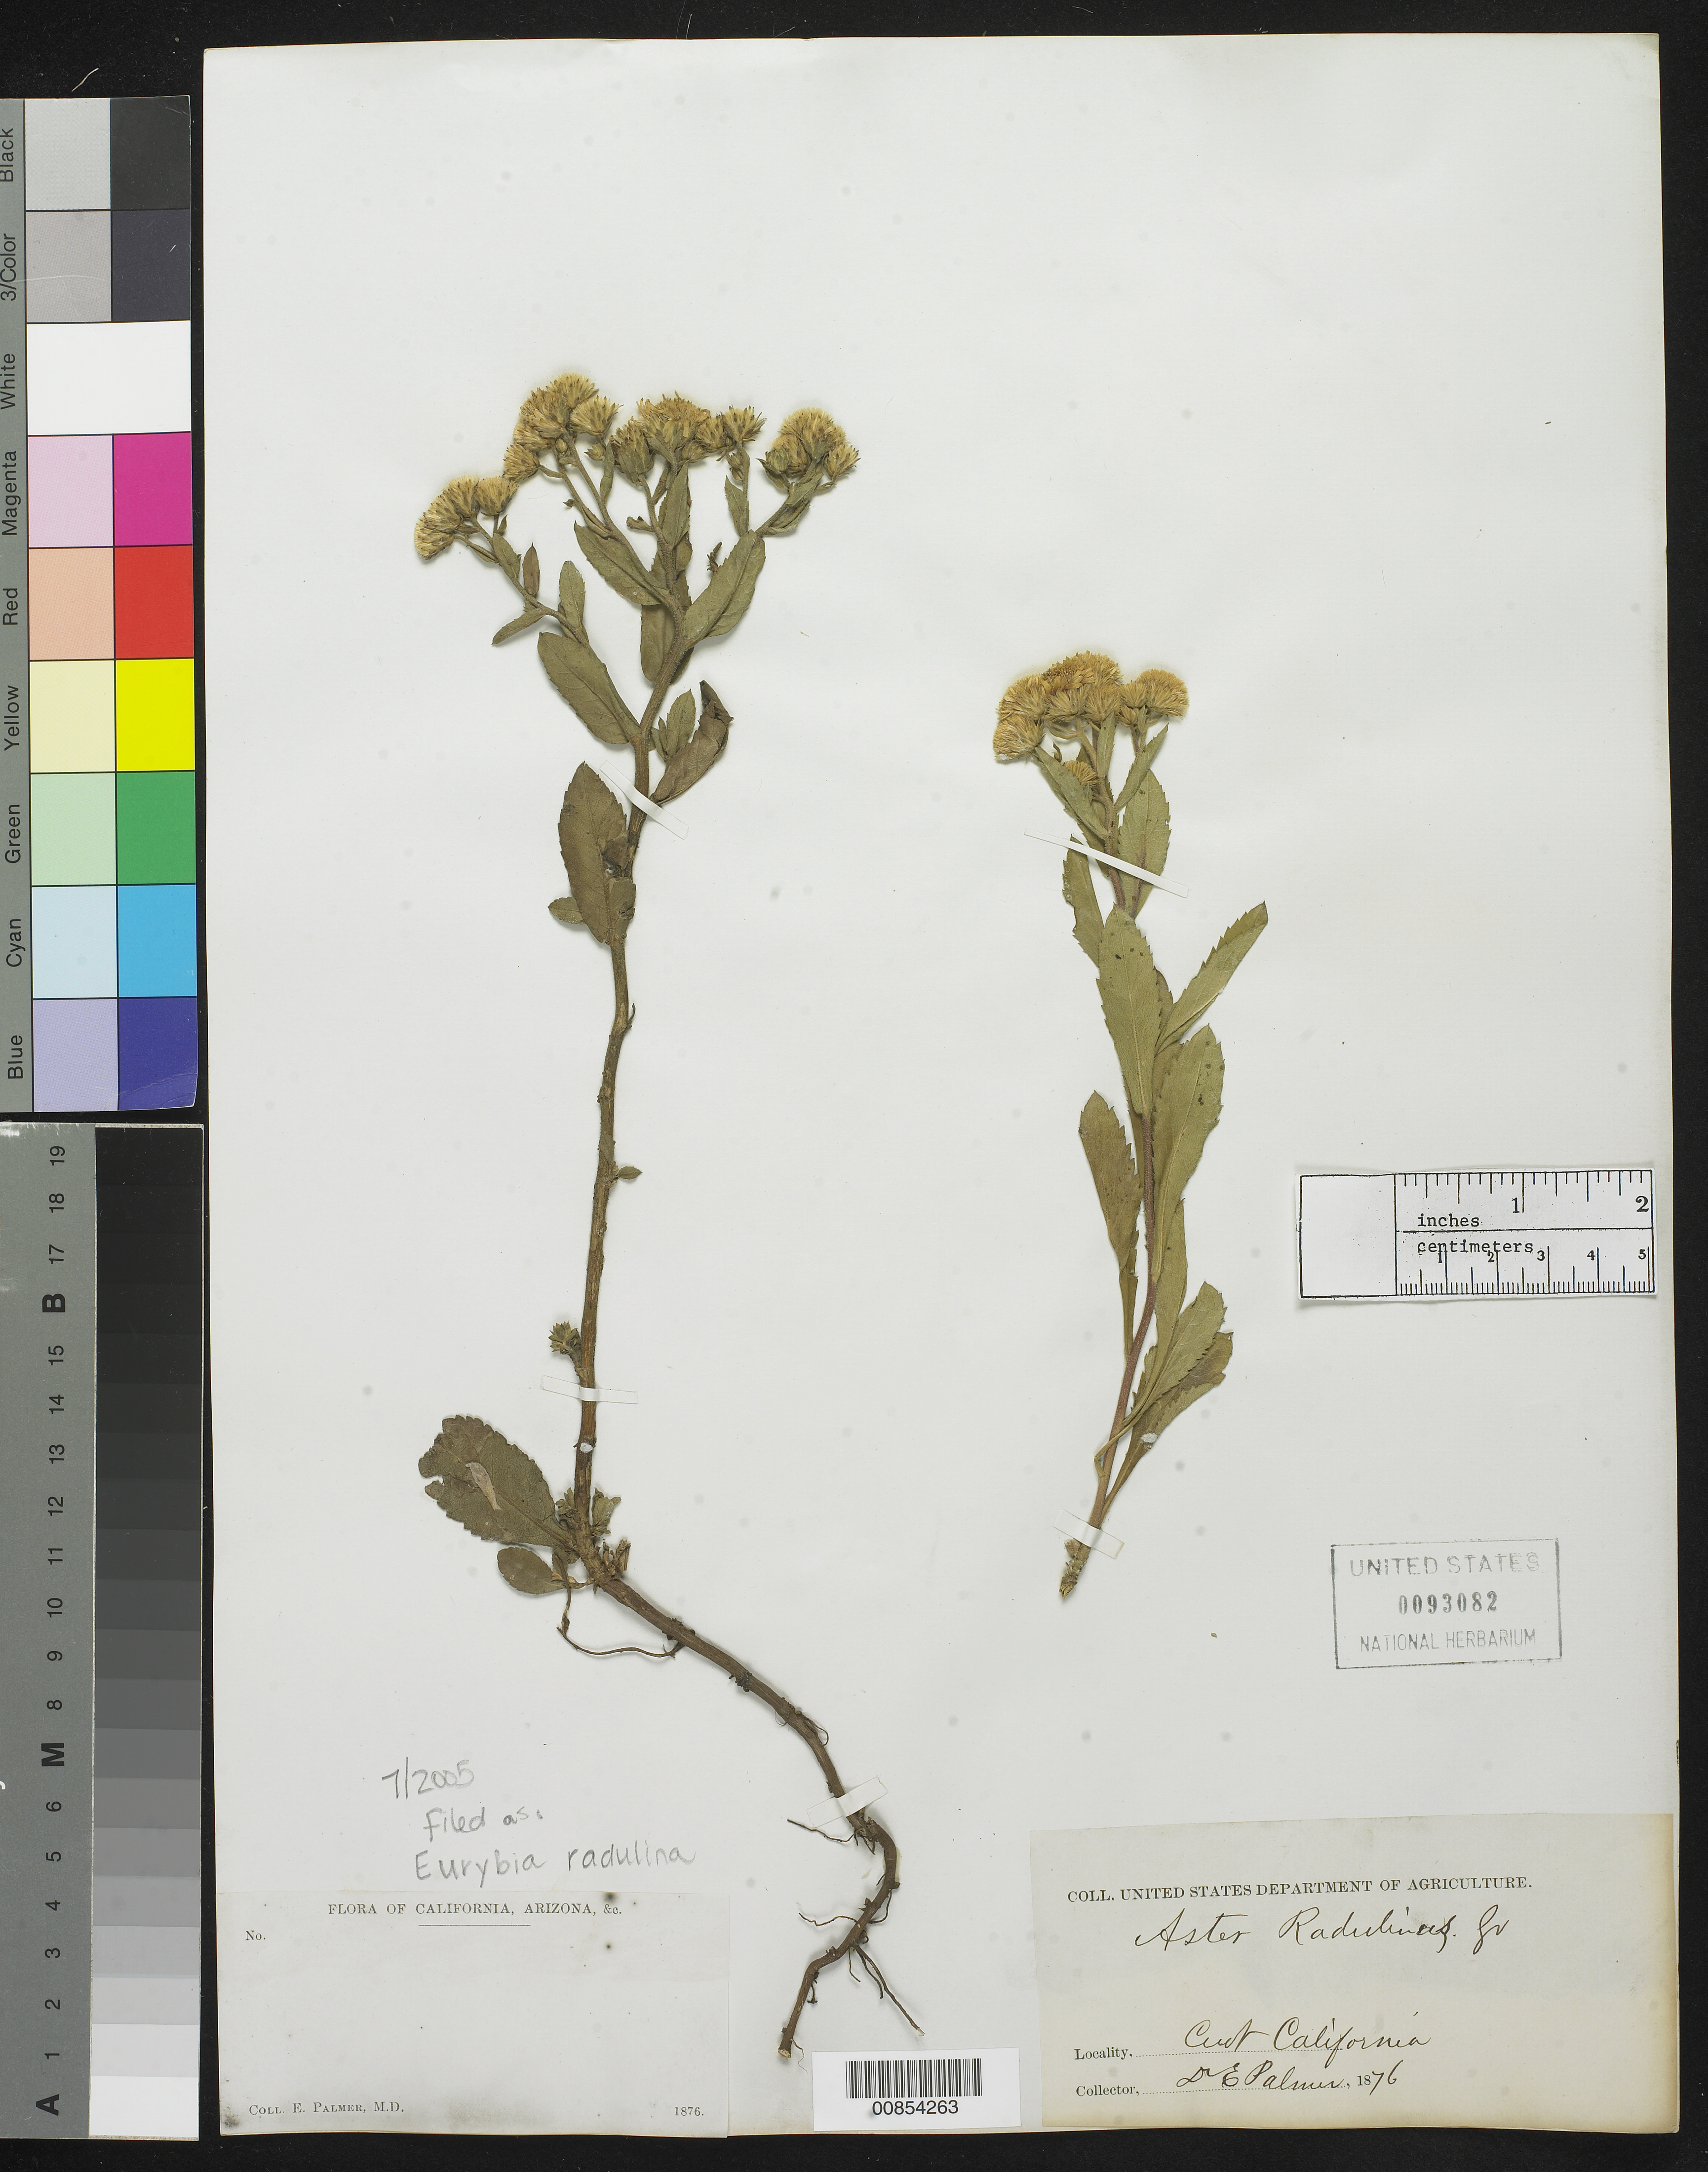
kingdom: Plantae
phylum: Tracheophyta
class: Magnoliopsida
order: Asterales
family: Asteraceae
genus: Eurybia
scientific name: Eurybia radulina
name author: (A. Gray) G.L. Nesom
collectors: E. Palmer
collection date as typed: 1876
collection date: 1876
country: United States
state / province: California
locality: Central California.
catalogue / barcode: US 93082